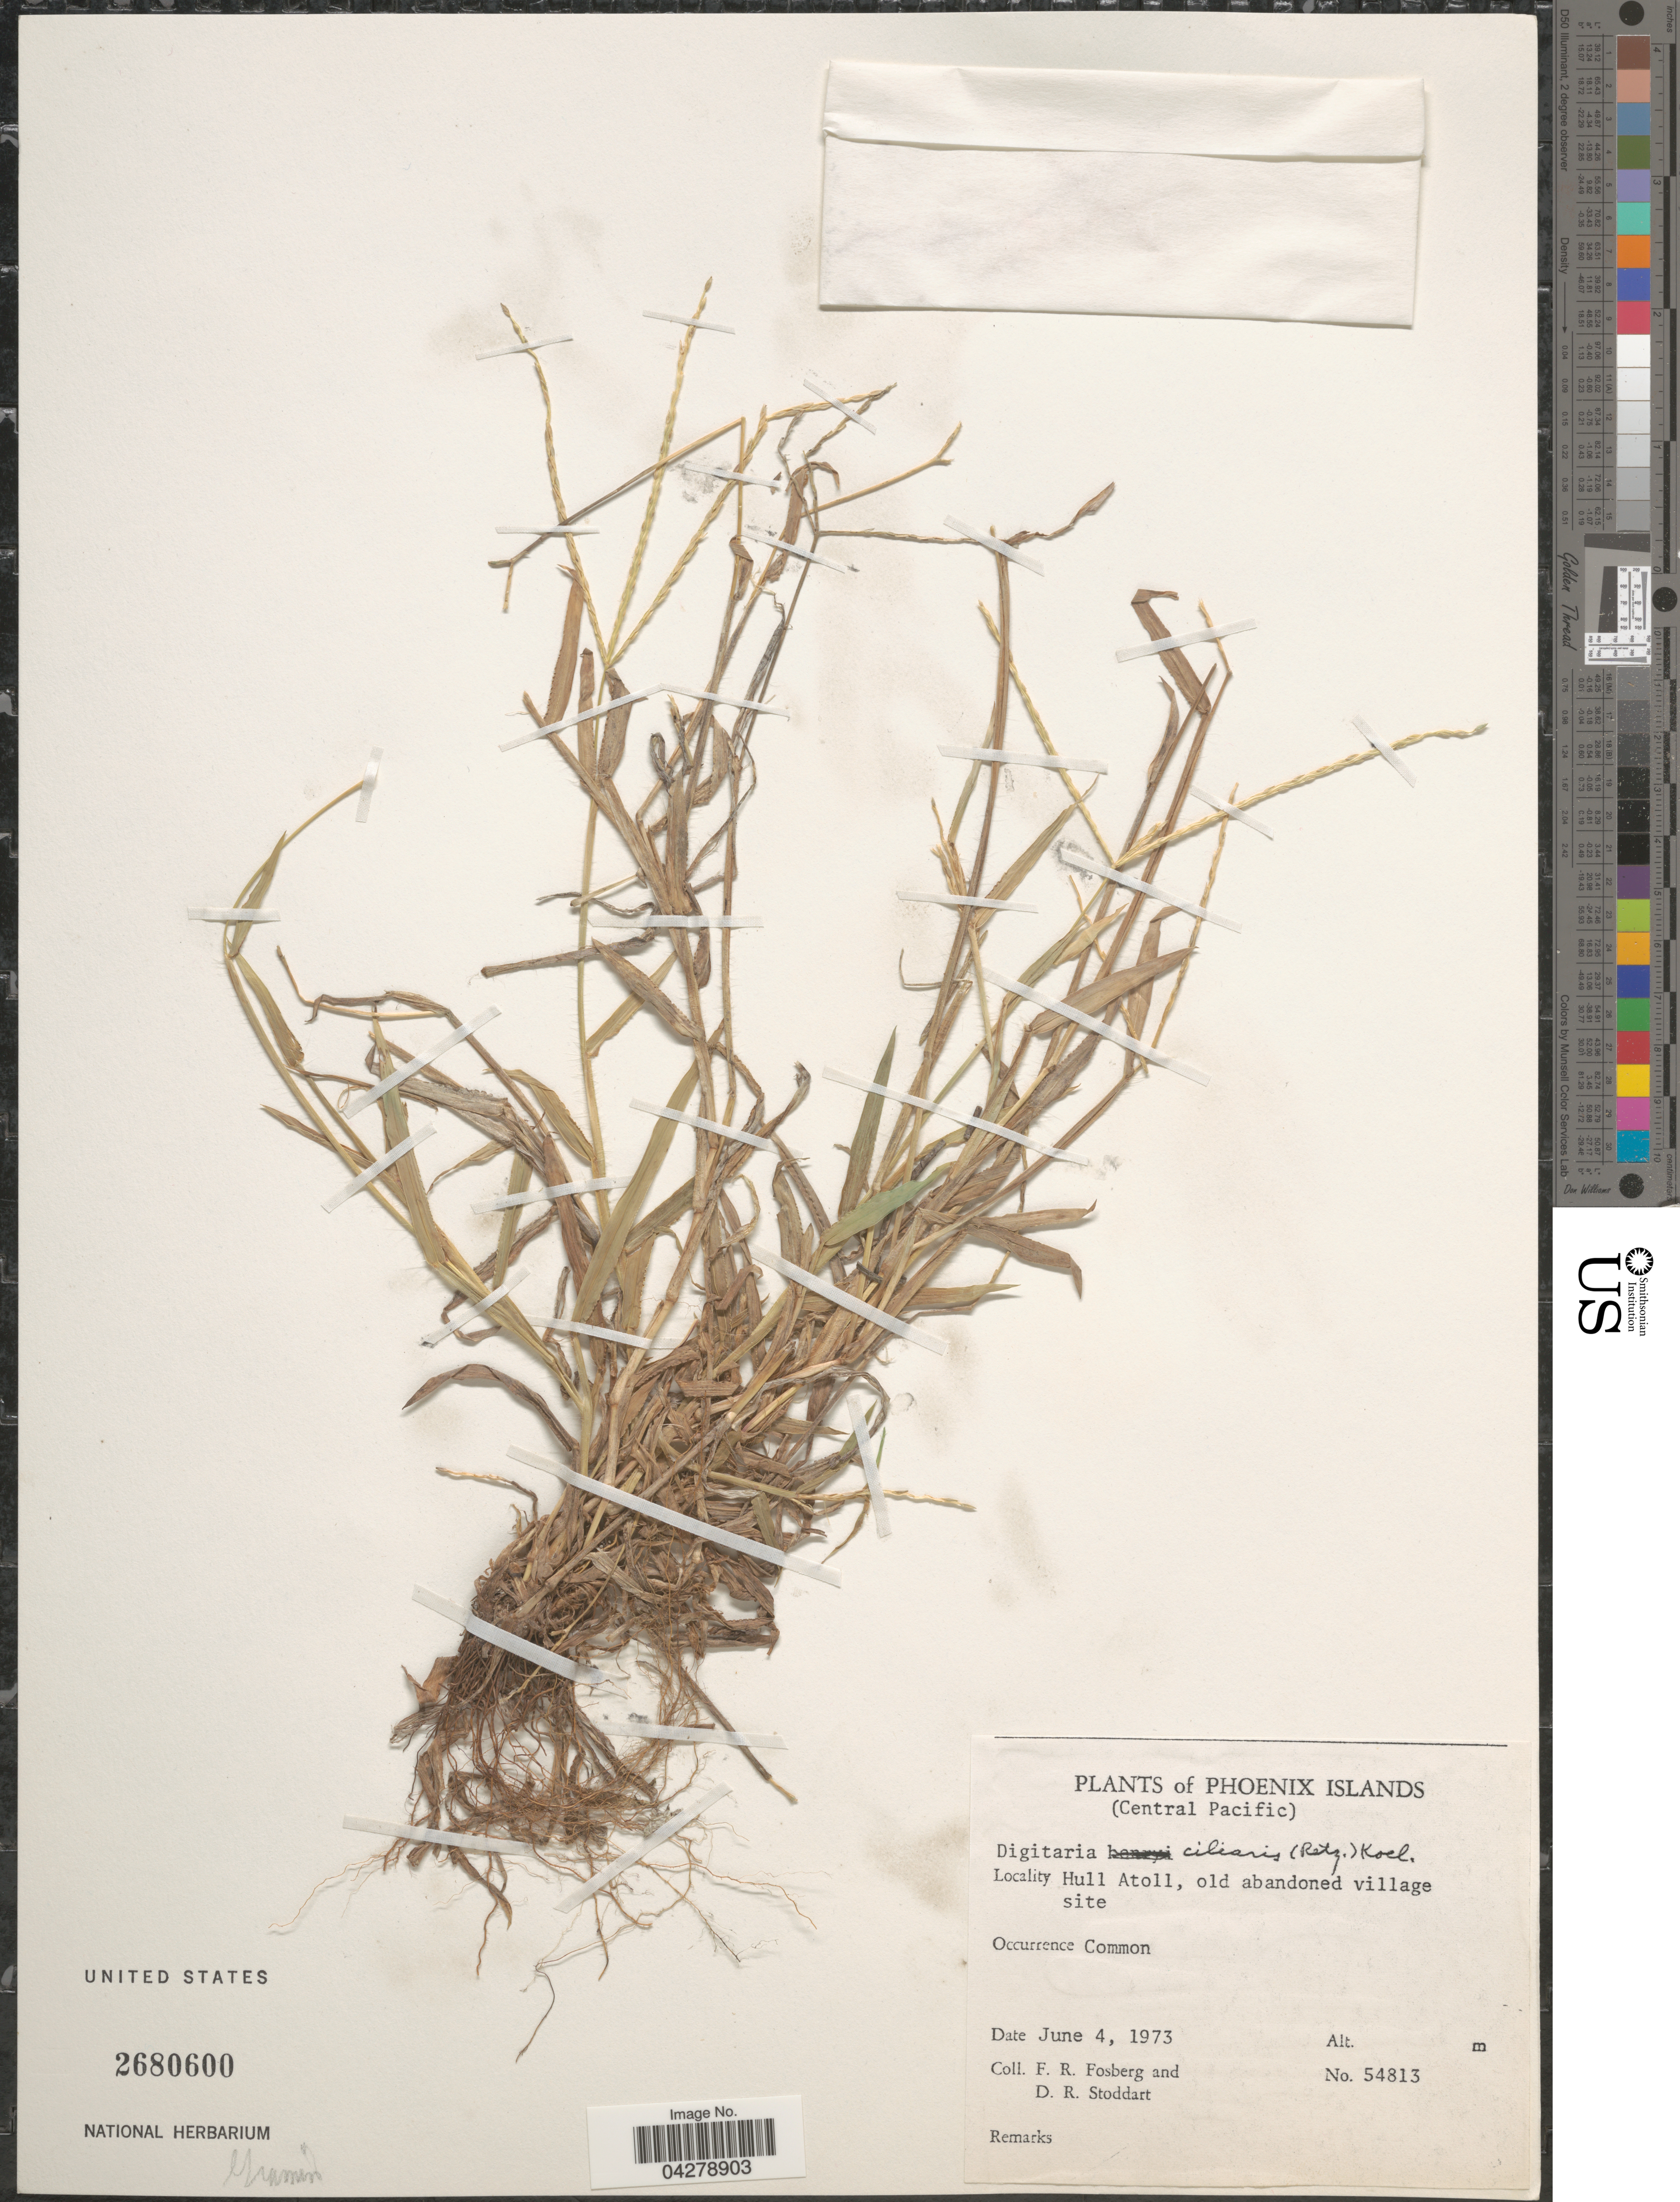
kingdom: Plantae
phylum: Tracheophyta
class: Liliopsida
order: Poales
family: Poaceae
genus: Digitaria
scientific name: Digitaria ciliaris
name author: (Retz.) Koeler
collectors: F. R. Fosberg & D. R. Stoddart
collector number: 54813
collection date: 1973-06-04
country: Kiribati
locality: Phoenix Islands (Central Pacific). Hull Atoll, old abandoned village site.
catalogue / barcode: US 2680600